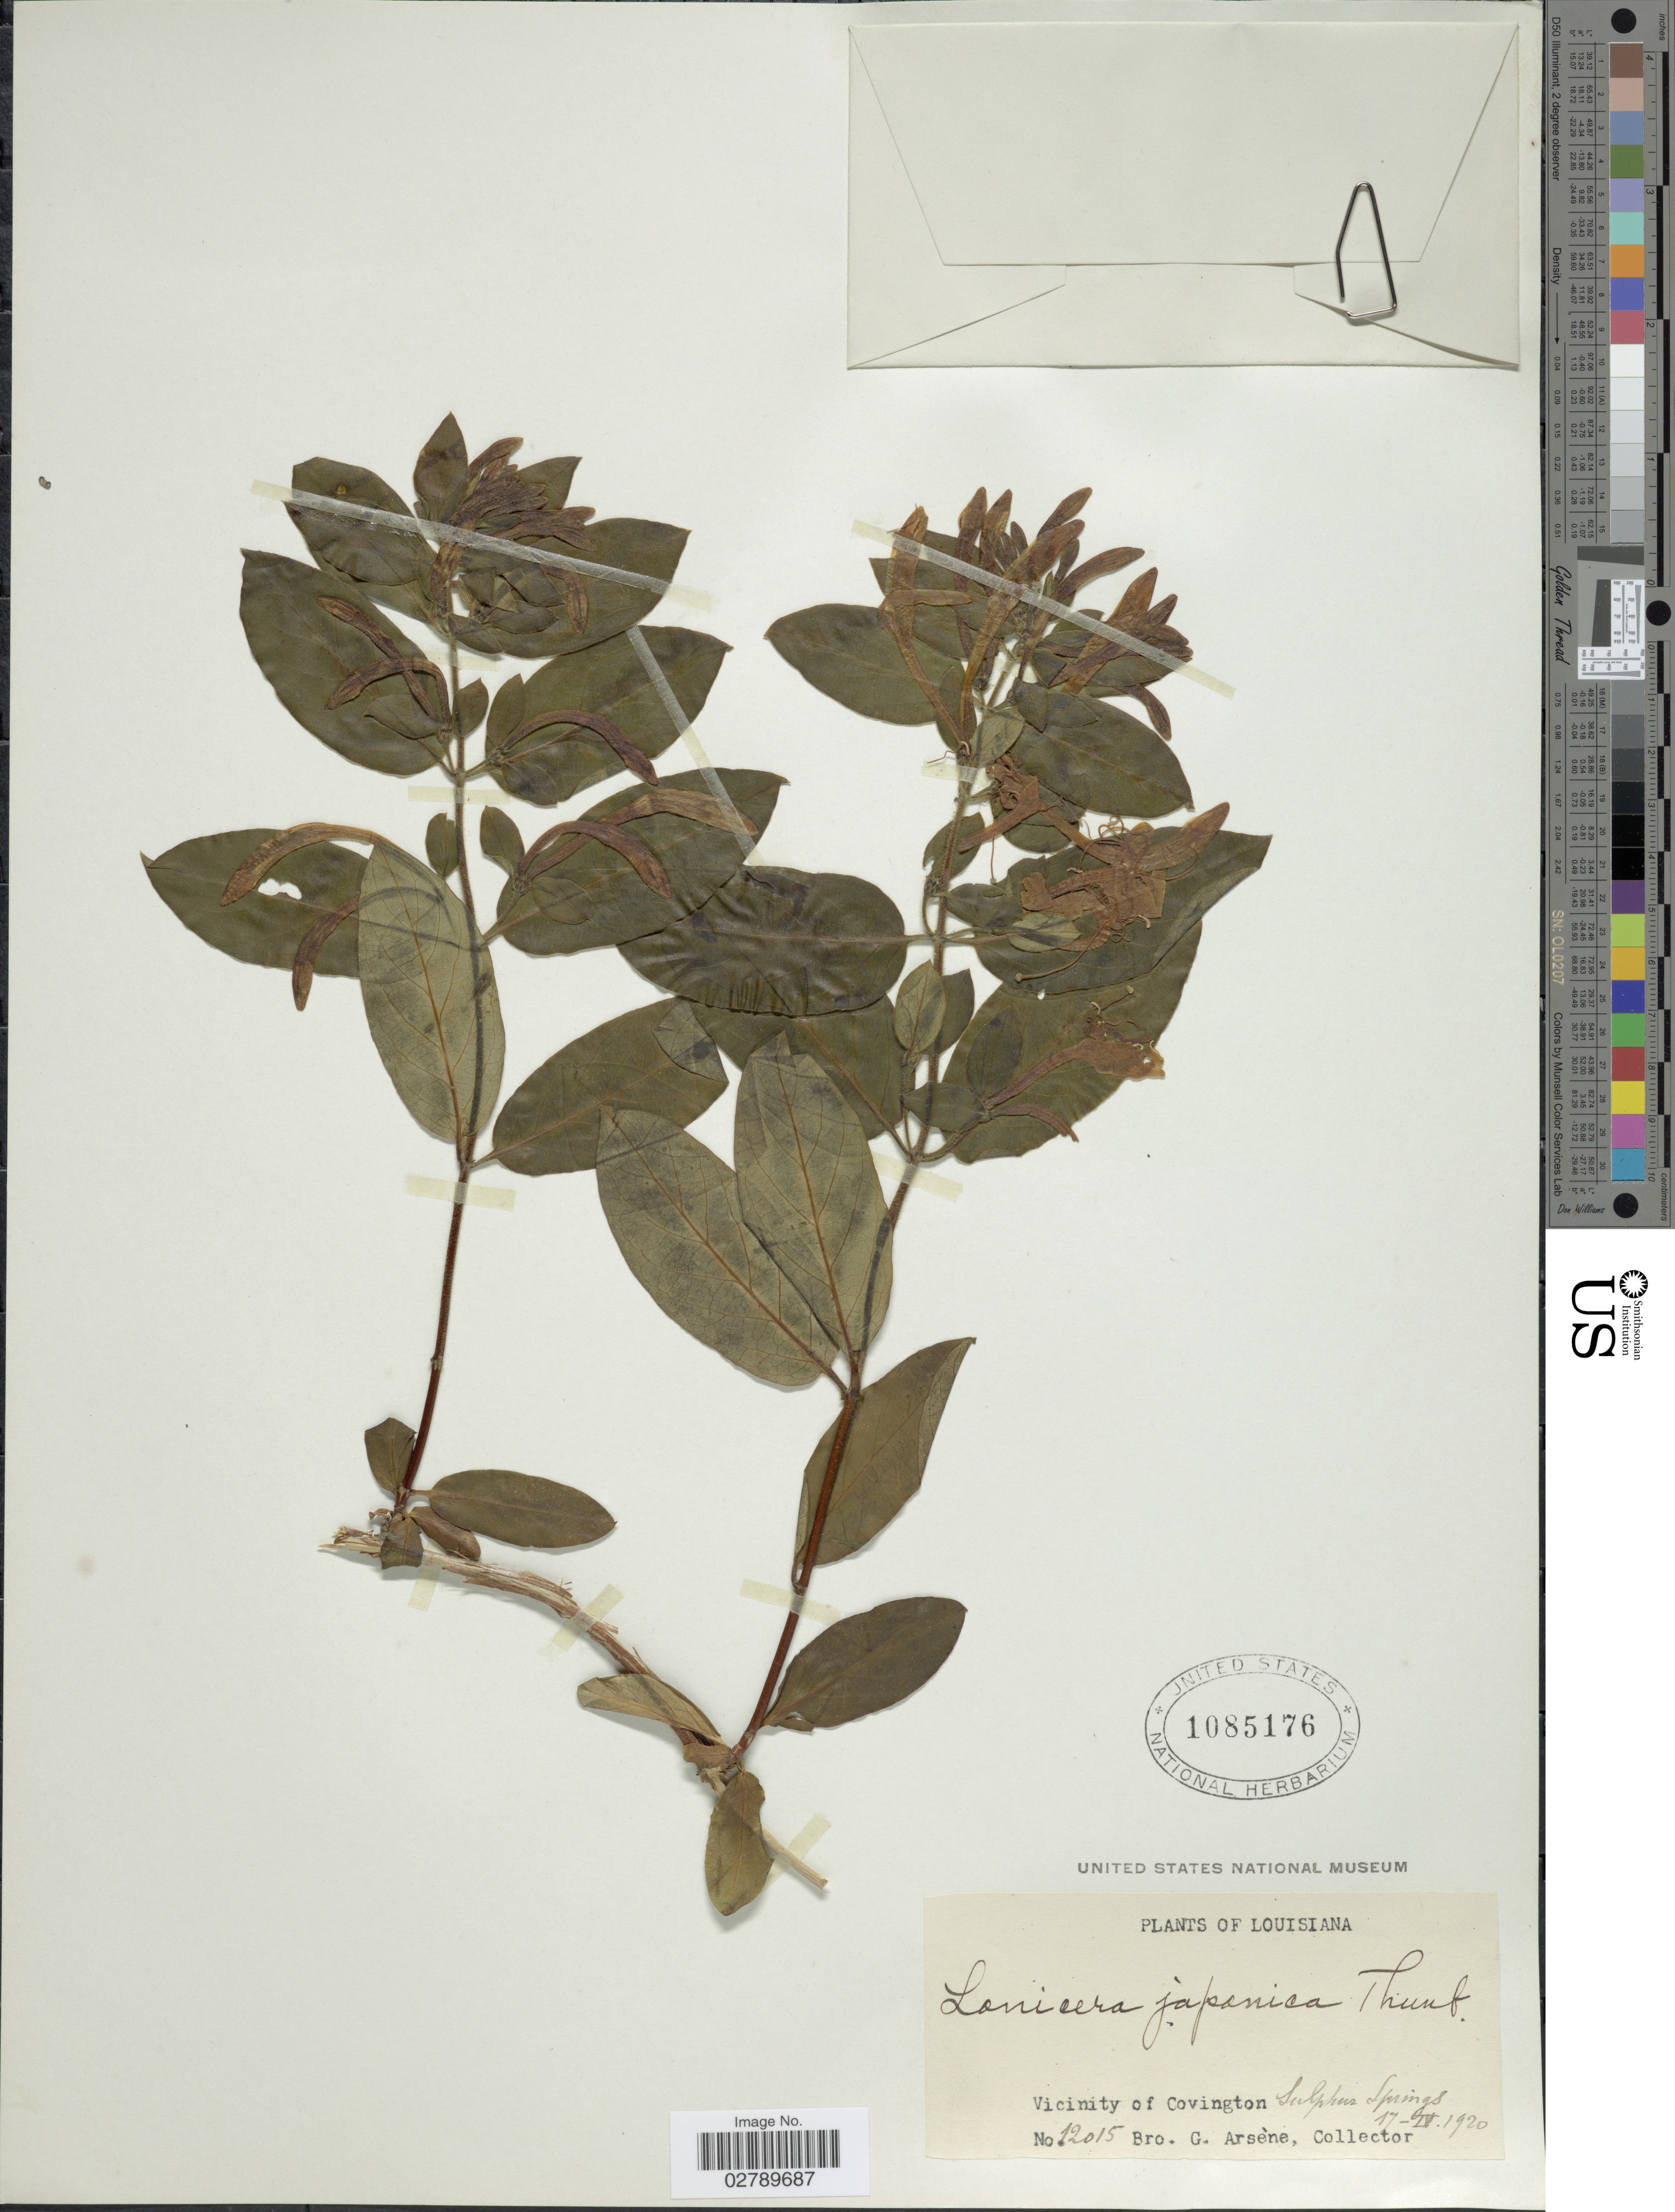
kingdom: Plantae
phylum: Tracheophyta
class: Magnoliopsida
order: Dipsacales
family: Caprifoliaceae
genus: Lonicera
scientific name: Lonicera japonica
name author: Thunb.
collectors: Bro. G. Arsène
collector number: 12015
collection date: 1920-04-17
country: United States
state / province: Louisiana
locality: Vicinity of Covington, Sulphur Springs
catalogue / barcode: US 1085176